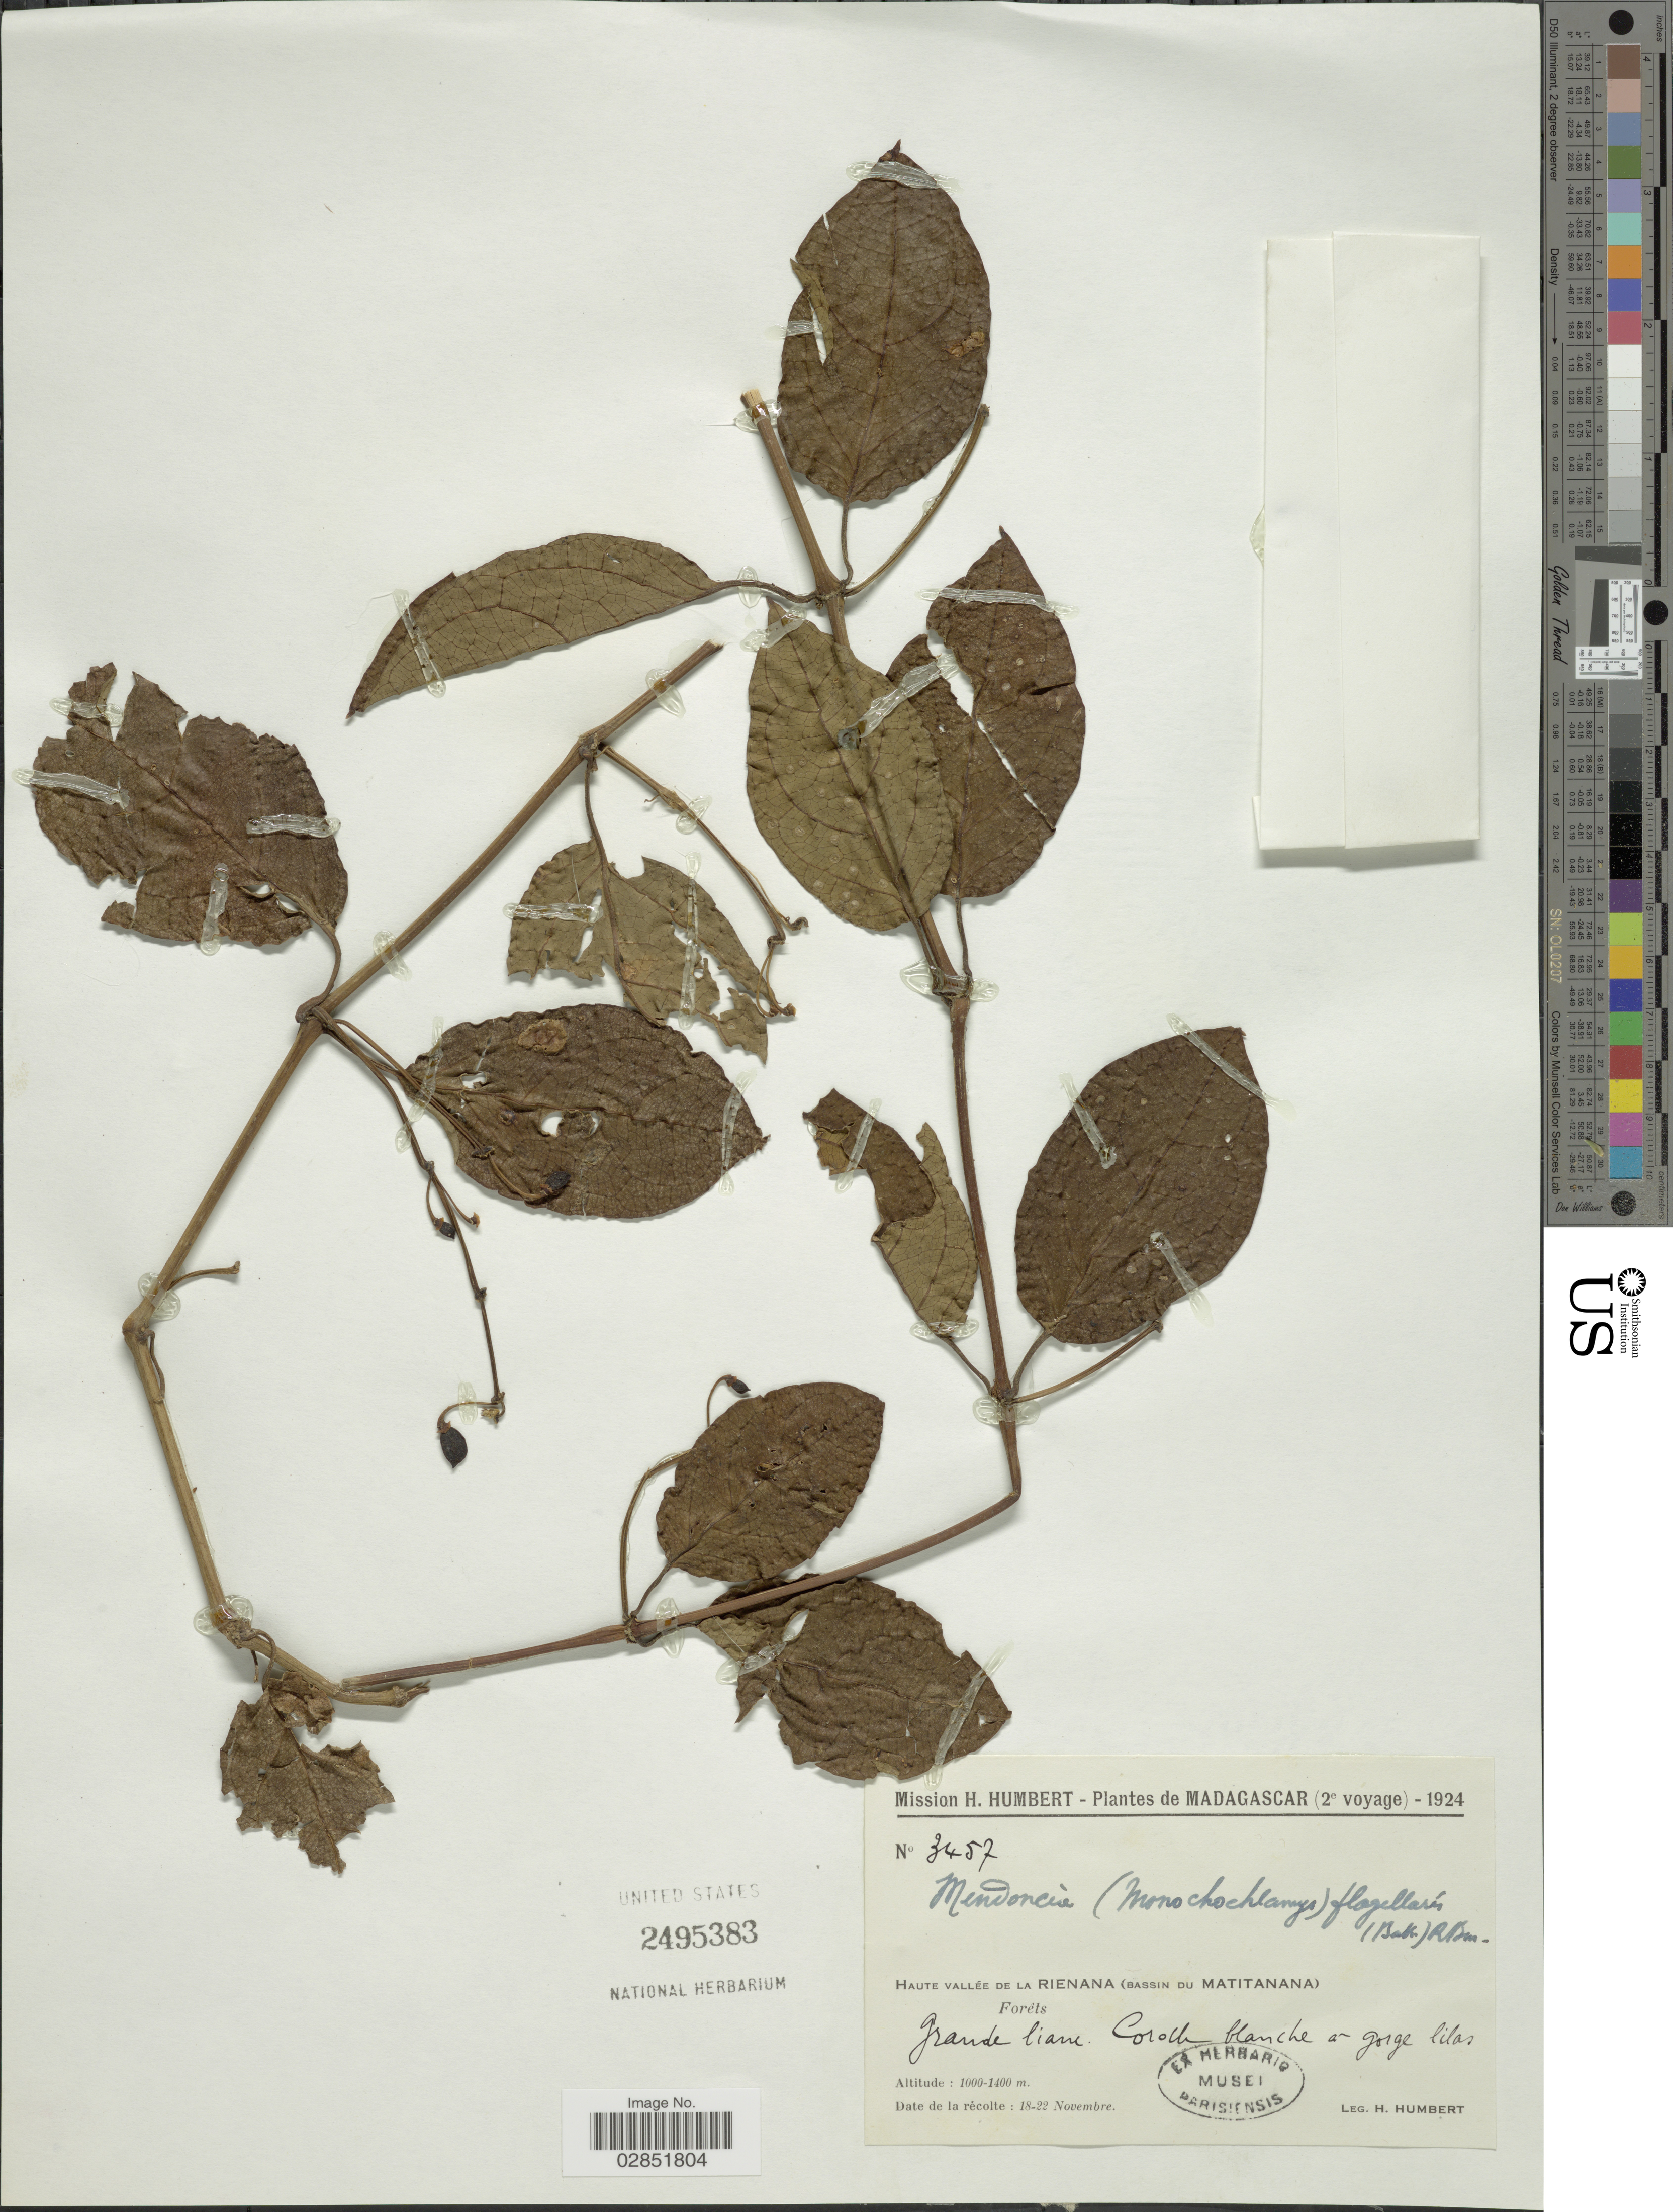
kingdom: Plantae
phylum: Tracheophyta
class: Magnoliopsida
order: Lamiales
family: Acanthaceae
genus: Monachochlamys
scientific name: Monachochlamys flagellaris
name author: Baker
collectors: H. Humbert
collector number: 3457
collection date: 1924-11-18/1924-11-22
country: Madagascar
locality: Haute vallée de la Rienana (Bassin du Matitanana).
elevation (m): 1000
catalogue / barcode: US 2495383